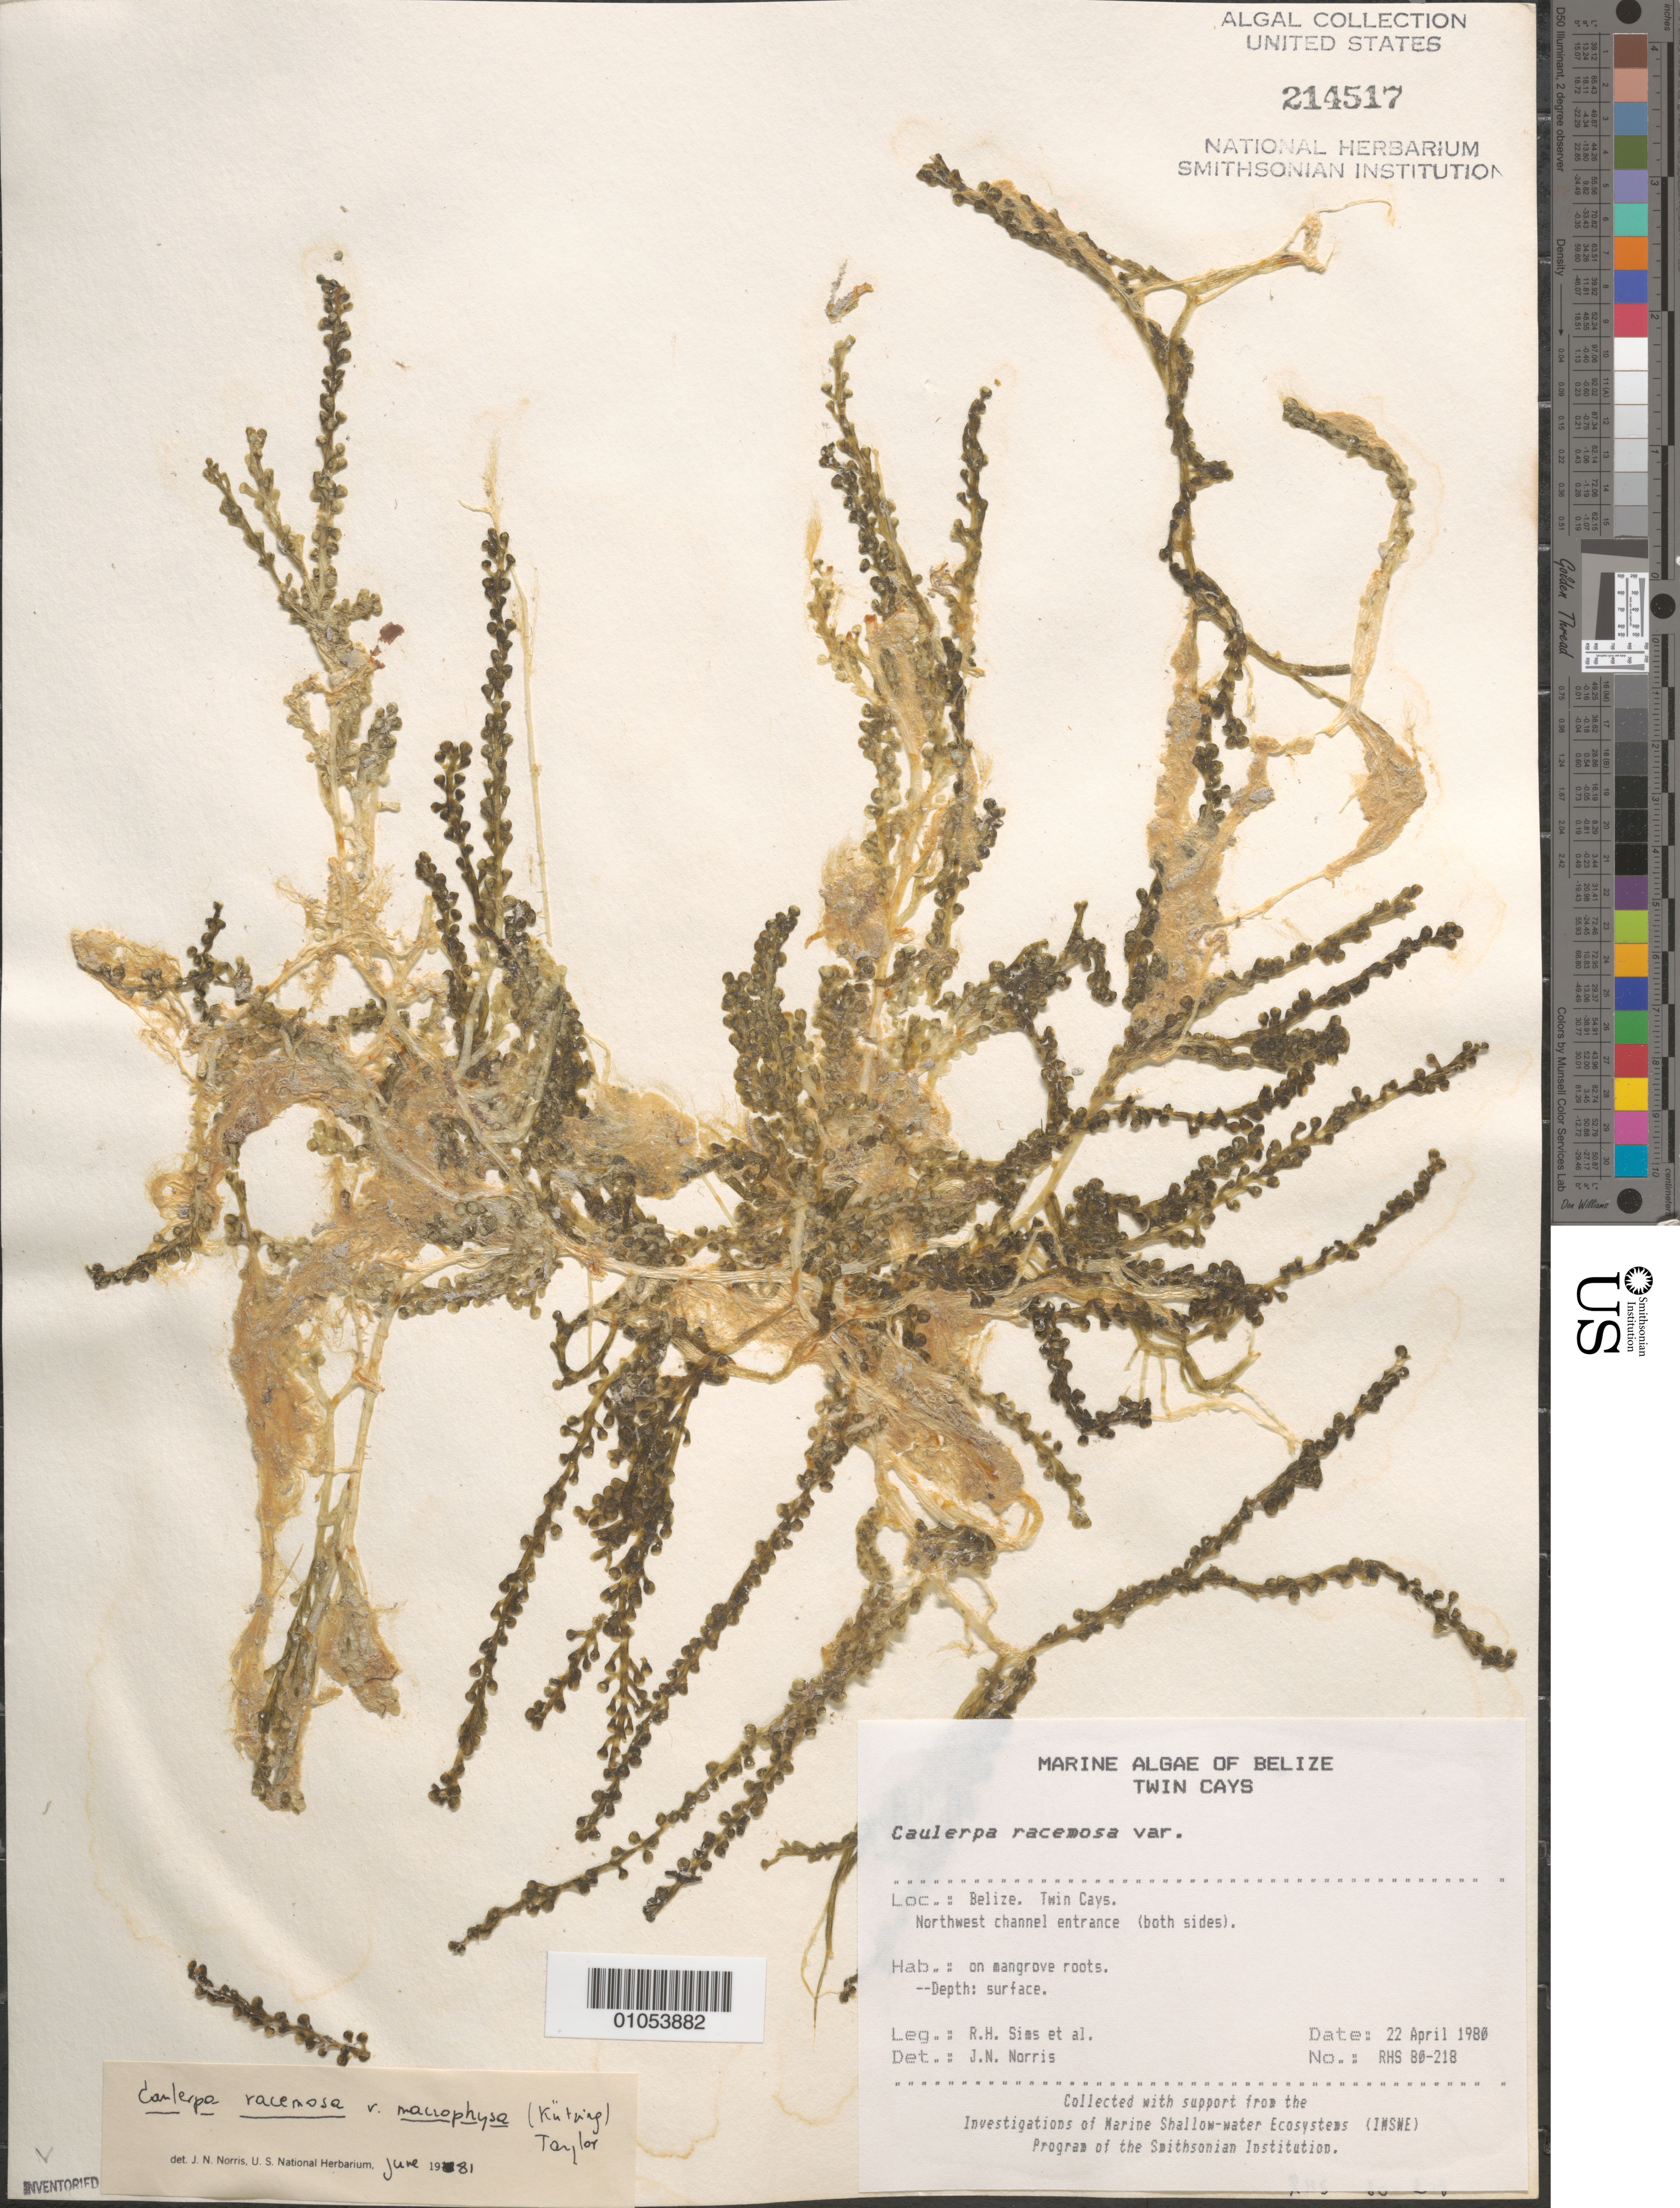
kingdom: Plantae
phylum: Chlorophyta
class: Ulvophyceae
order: Bryopsidales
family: Caulerpaceae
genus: Caulerpa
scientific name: Caulerpa racemosa var. macrophysa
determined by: Norris, James N.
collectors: R. H. Sims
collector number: RHS 80-218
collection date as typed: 22 Apr 1980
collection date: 1980-04-22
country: Belize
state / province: Stann Creek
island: Twin Cays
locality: Northwest channel entrance (both sides)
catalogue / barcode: US 214517